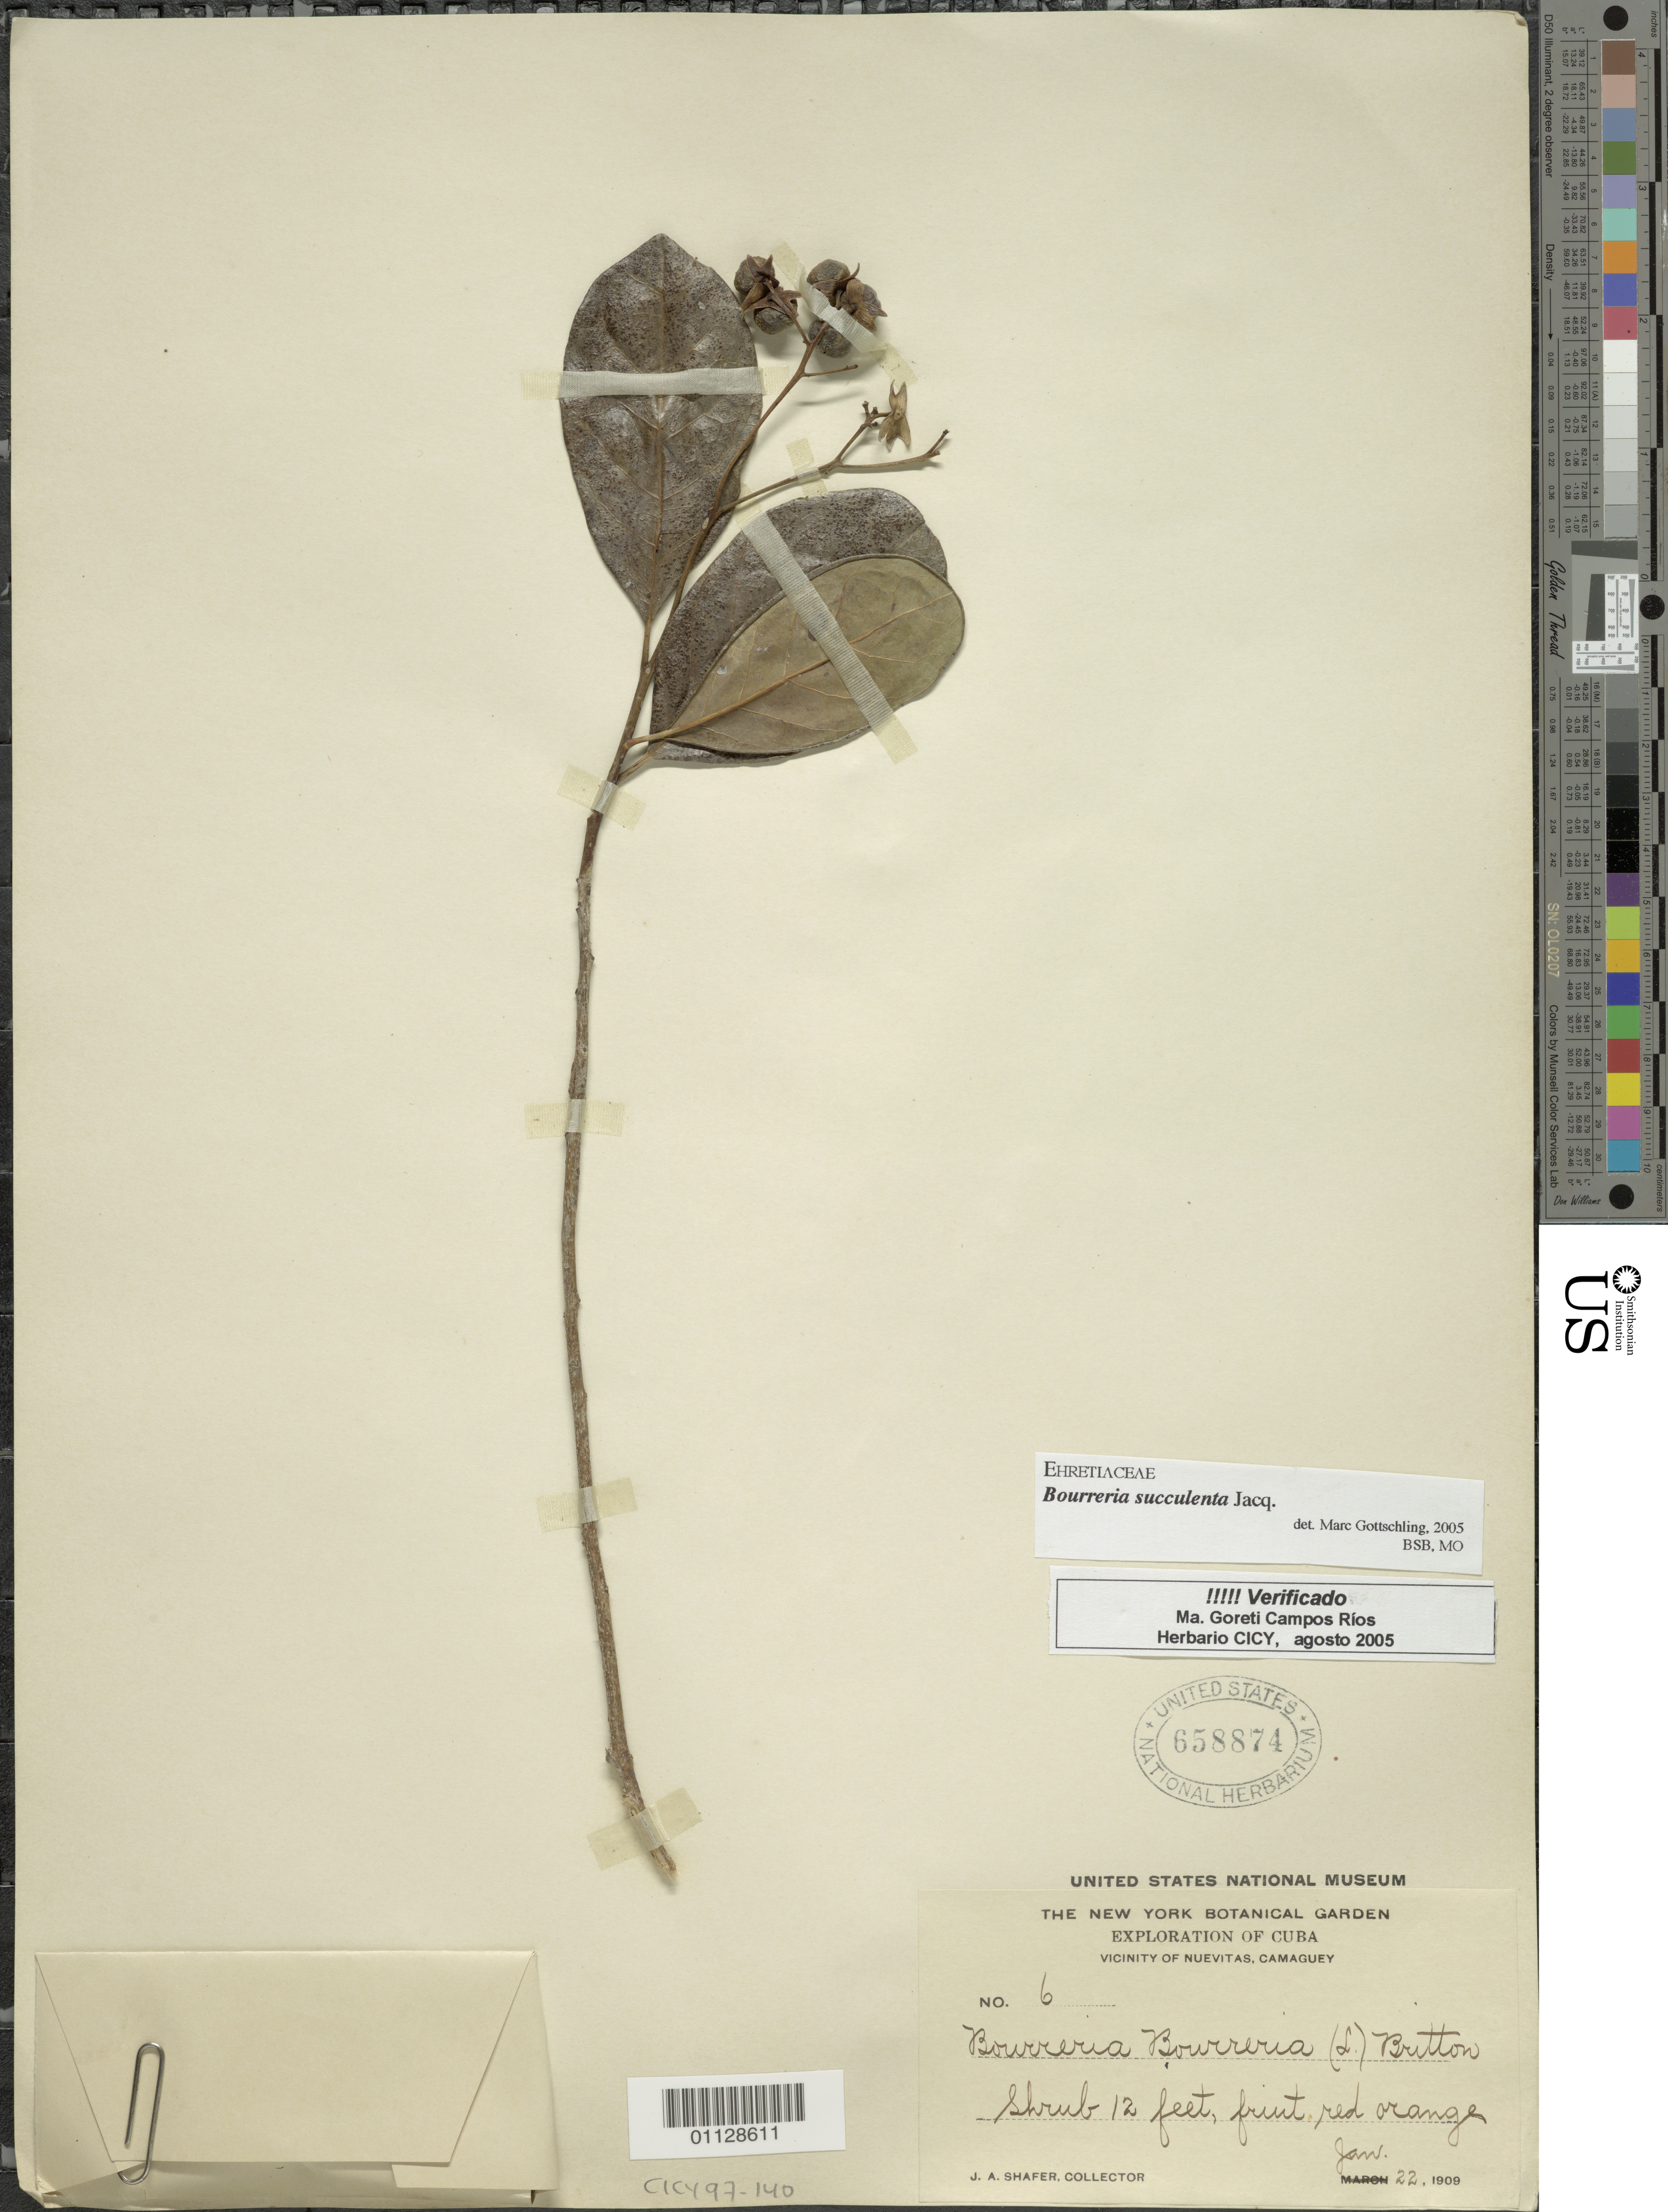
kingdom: Plantae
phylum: Tracheophyta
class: Magnoliopsida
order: Boraginales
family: Ehretiaceae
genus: Bourreria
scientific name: Bourreria succulenta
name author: Jacq.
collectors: J. A. Shafer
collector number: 6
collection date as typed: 22 Jan 1909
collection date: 1909-01-22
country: Cuba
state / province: Camagüey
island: Cuba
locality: Vicinity of Nuevitas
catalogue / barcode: US 658874